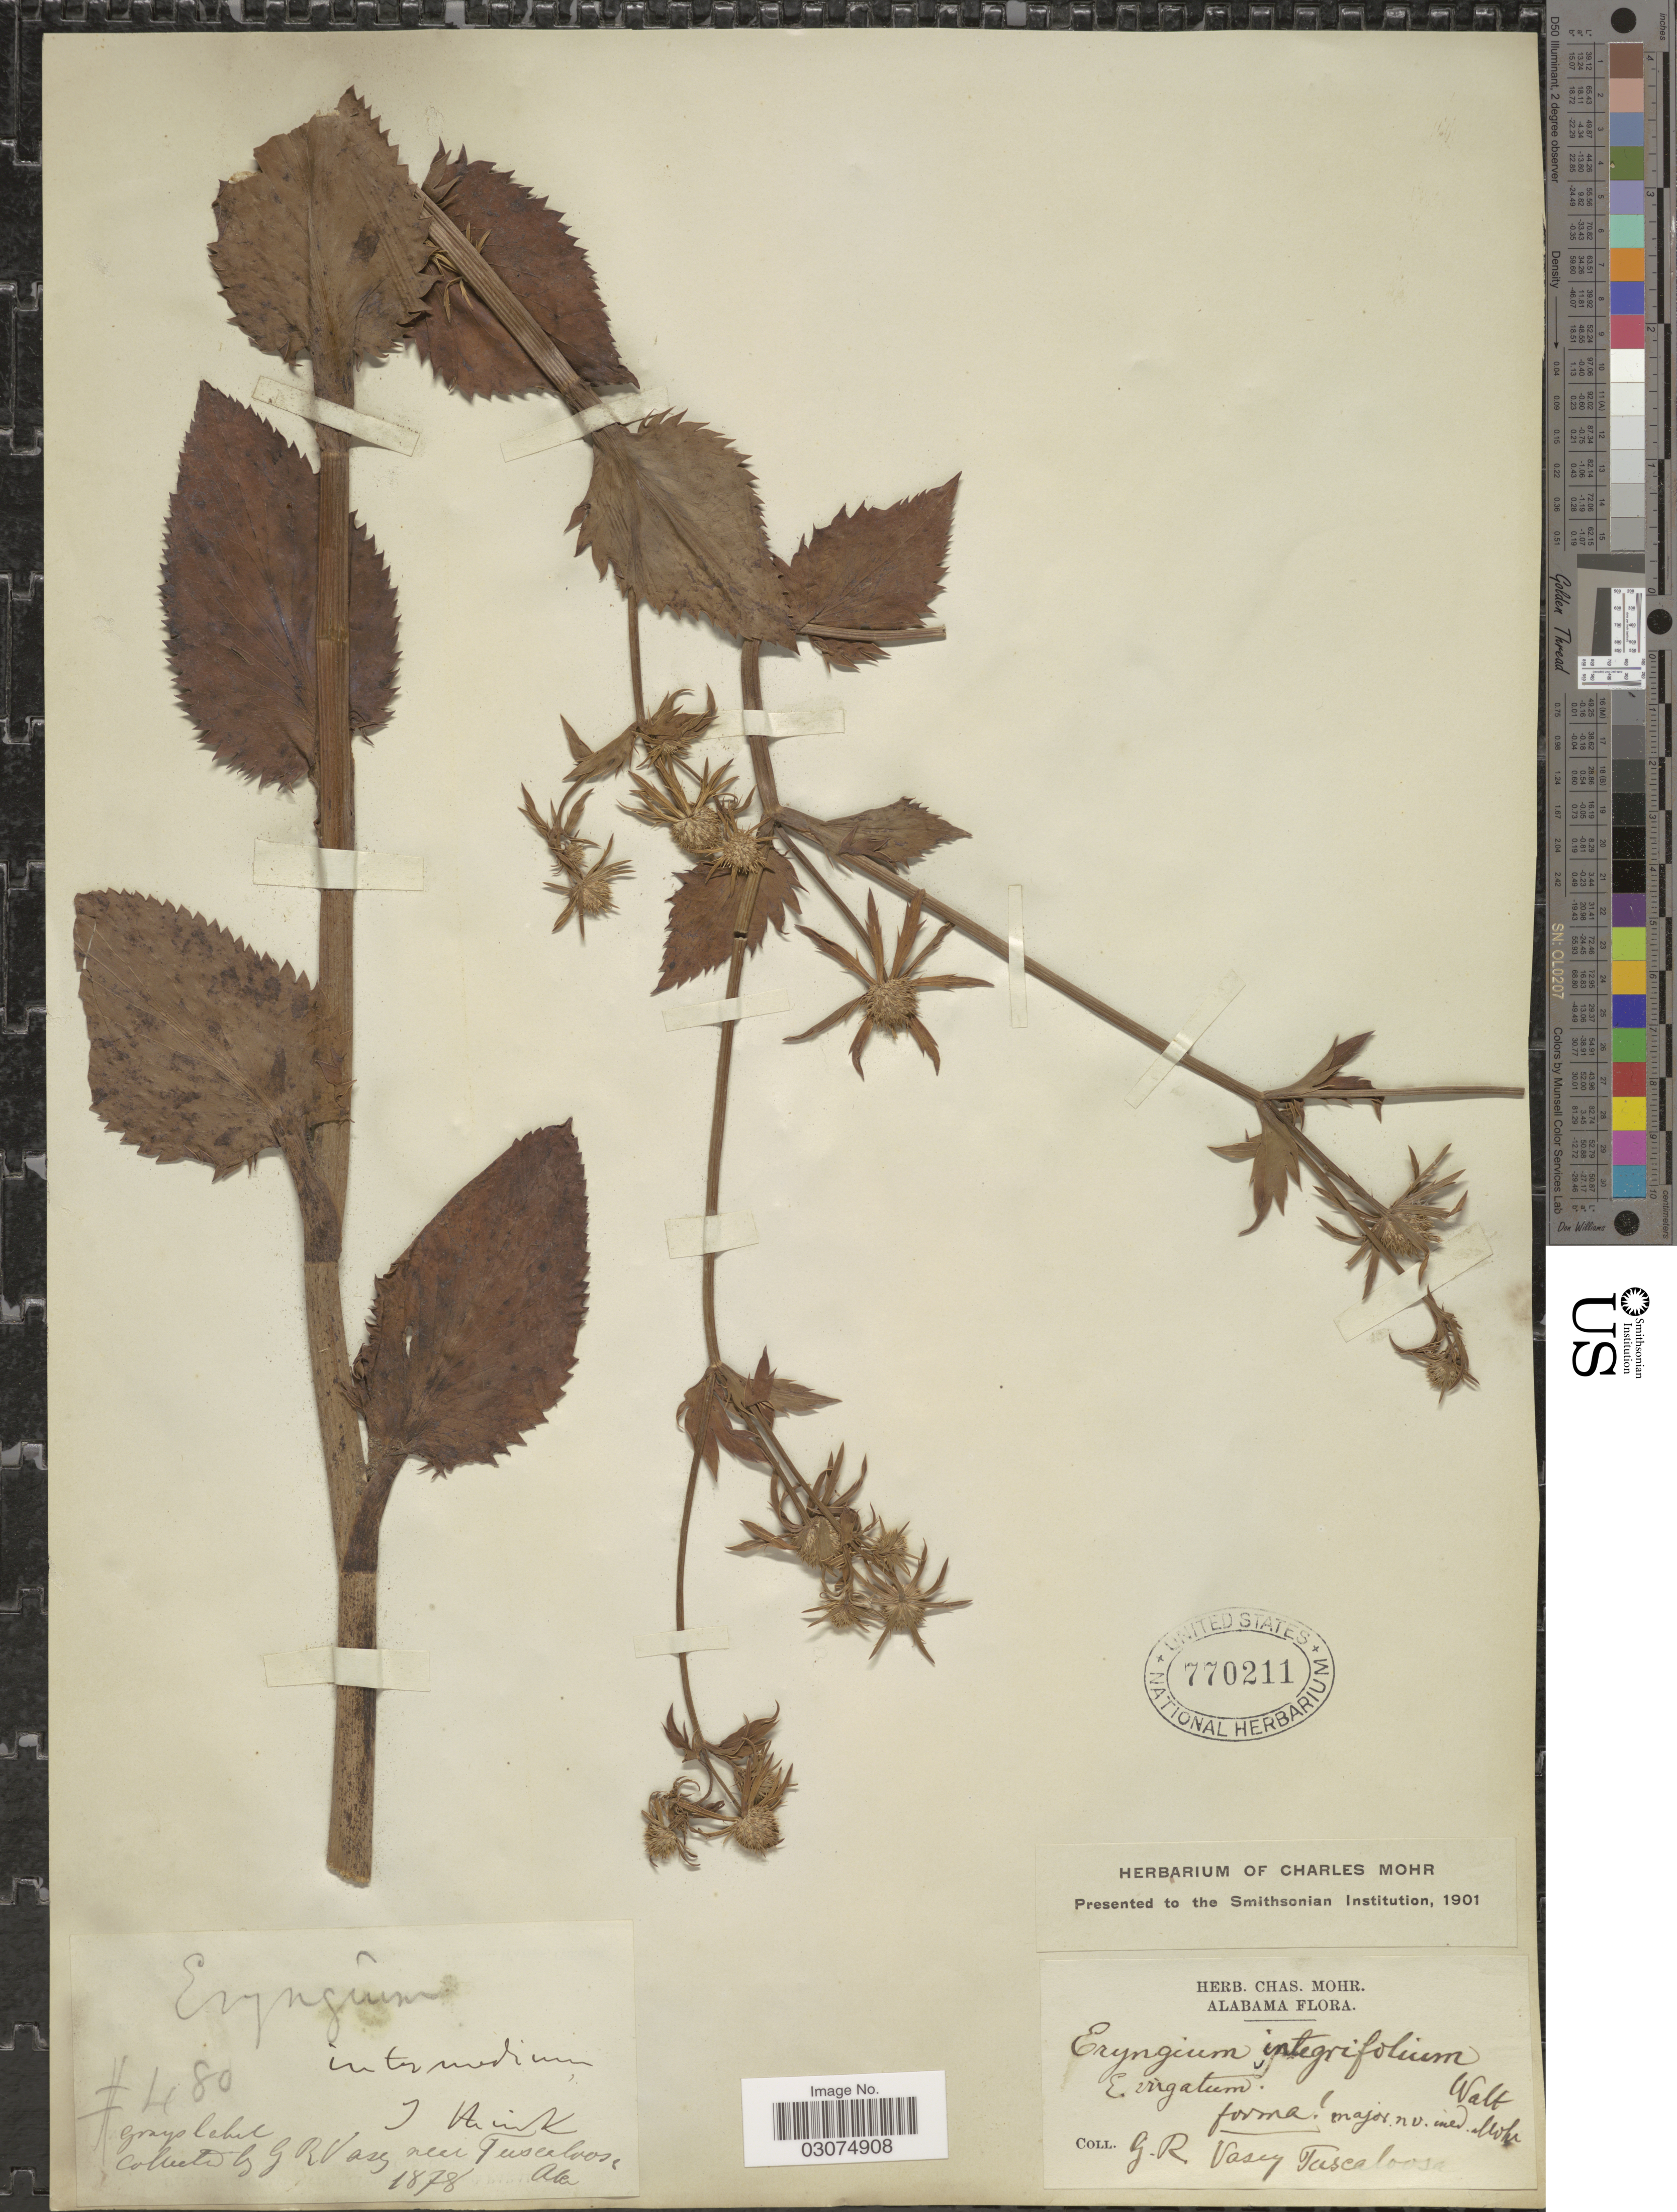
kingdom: Plantae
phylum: Tracheophyta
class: Magnoliopsida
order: Apiales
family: Apiaceae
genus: Eryngium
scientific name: Eryngium integrifolium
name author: Walter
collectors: G. R. Vasey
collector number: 480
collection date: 1878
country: United States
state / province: Alabama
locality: Near Tuscaloosa.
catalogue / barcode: US 770211